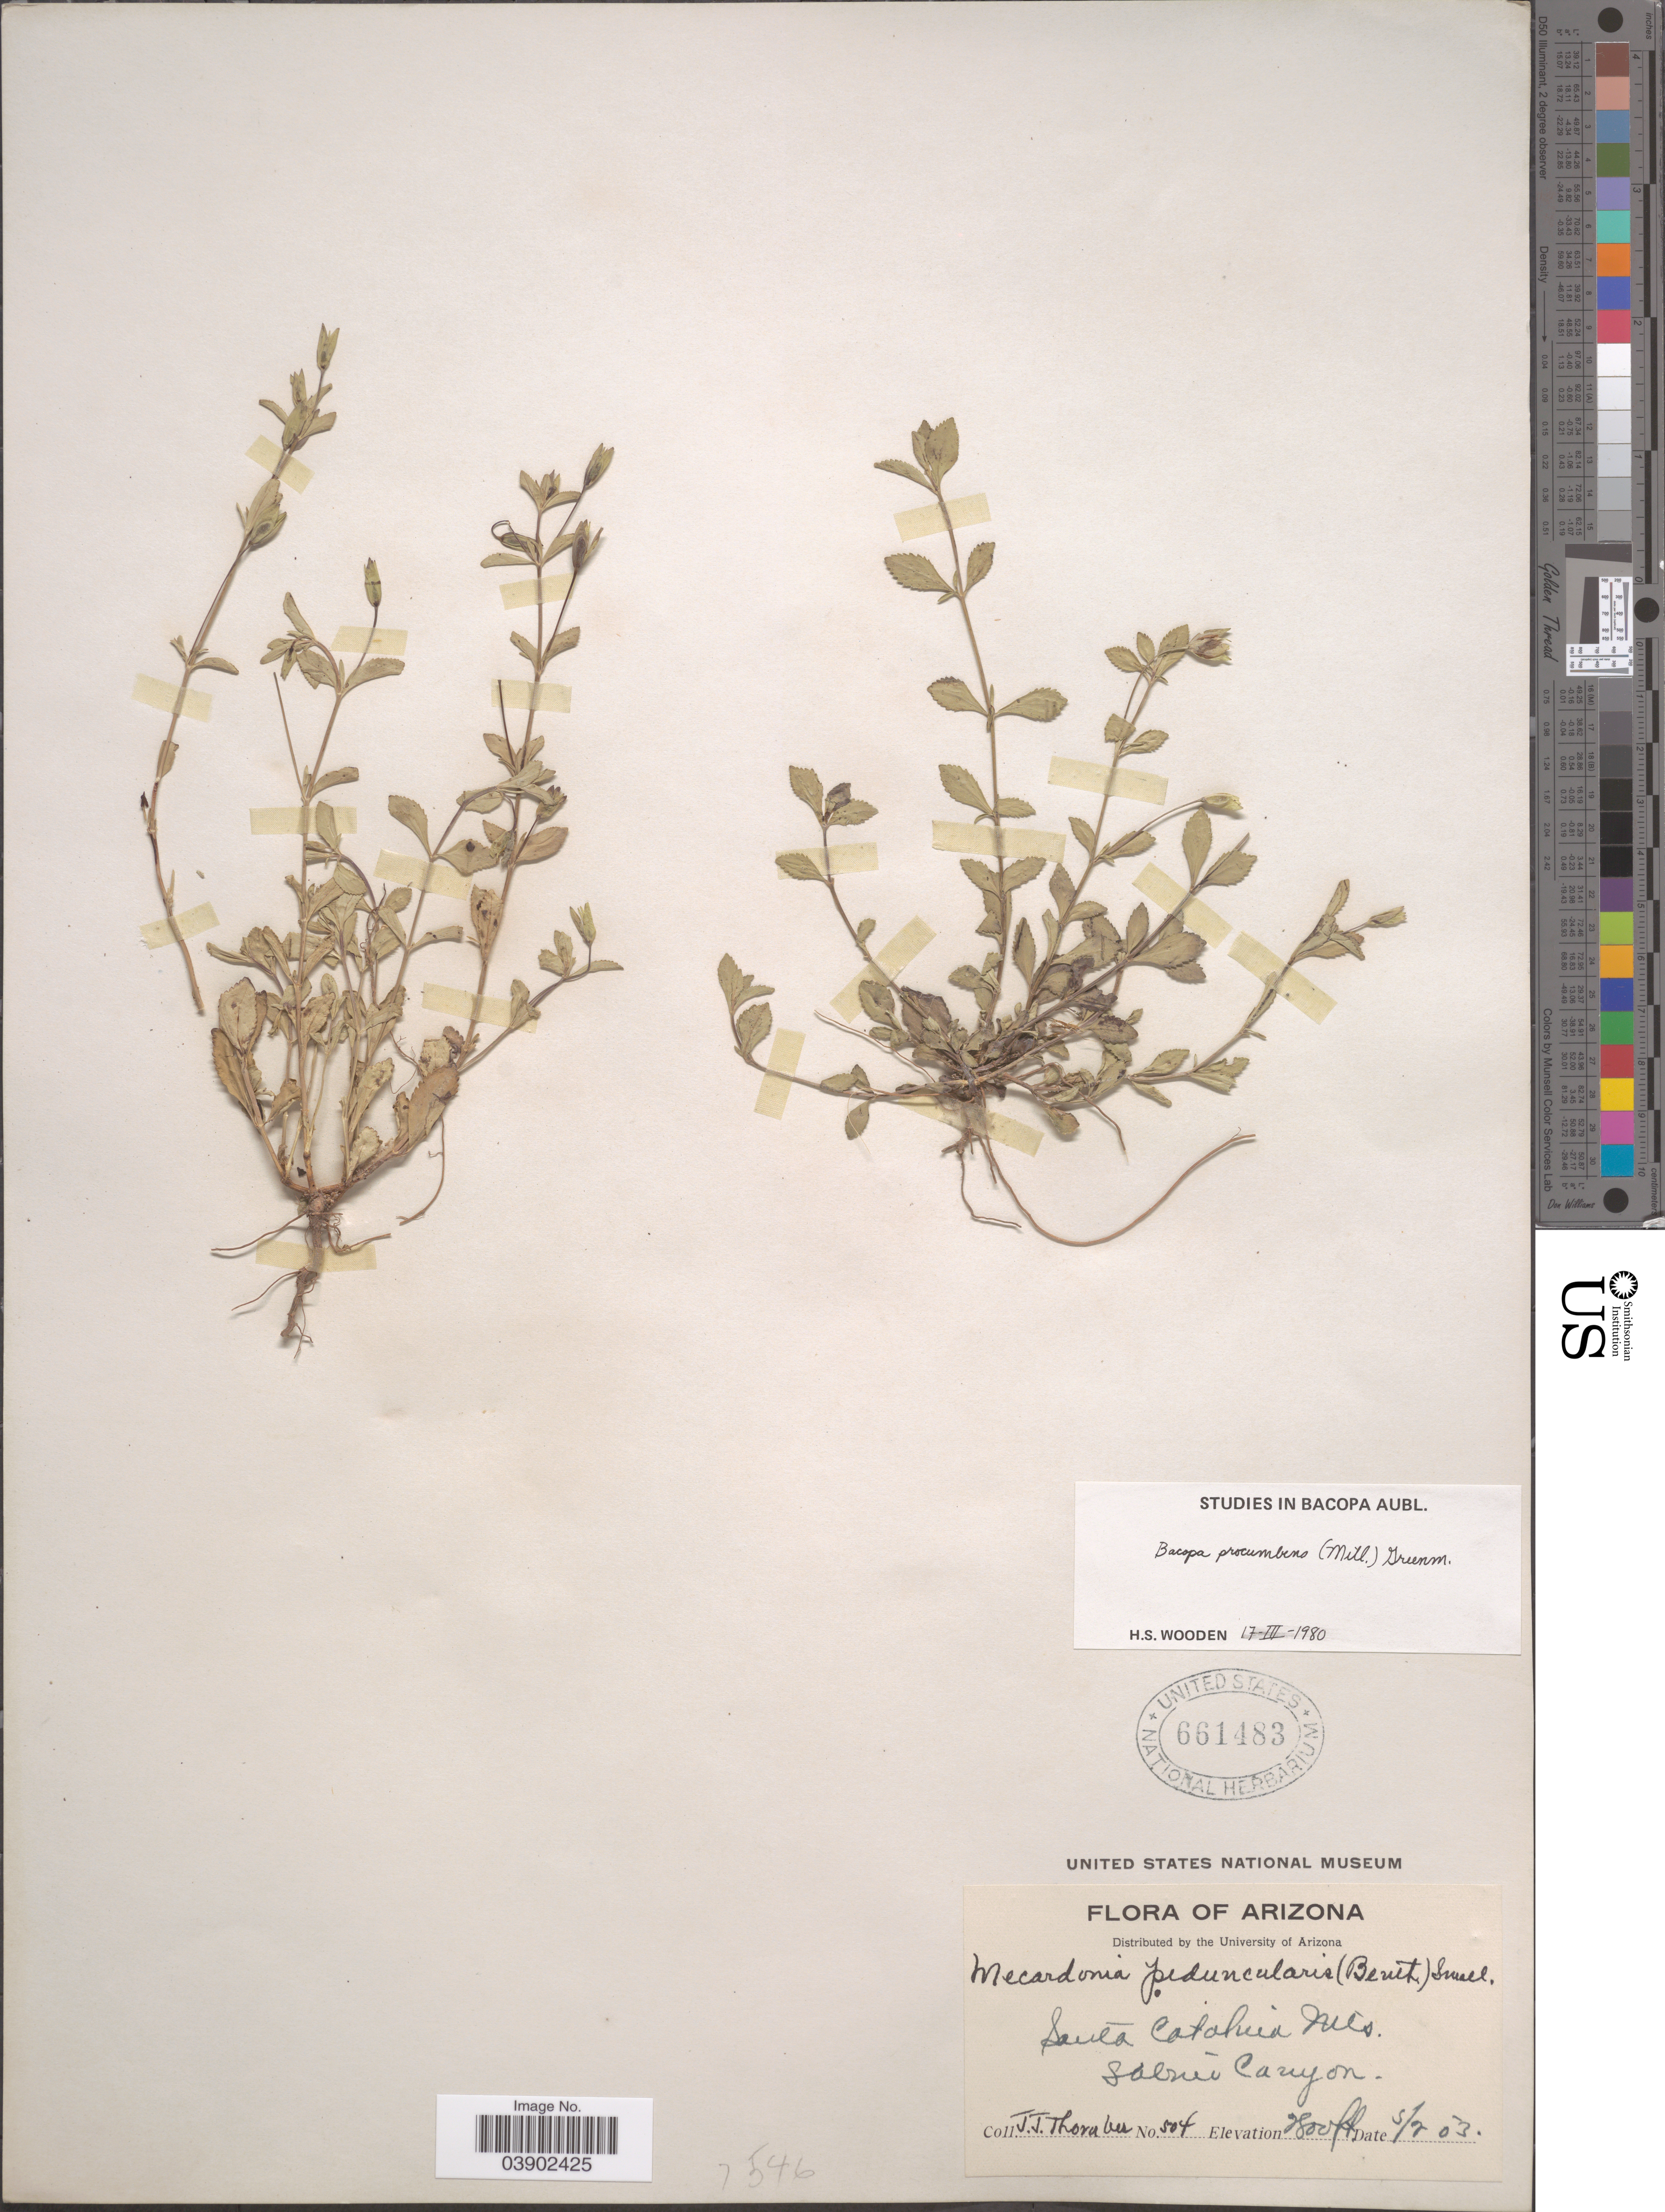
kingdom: Plantae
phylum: Tracheophyta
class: Magnoliopsida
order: Lamiales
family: Plantaginaceae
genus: Mecardonia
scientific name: Mecardonia procumbens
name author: (Mill.) Small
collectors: J. Thornber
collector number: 504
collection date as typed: Transcribed d/m/y: 2/5/3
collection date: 1903-05-02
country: United States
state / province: Arizona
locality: Santa Catalina Mts. Sabino Canyon.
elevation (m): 853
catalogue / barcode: US 661483